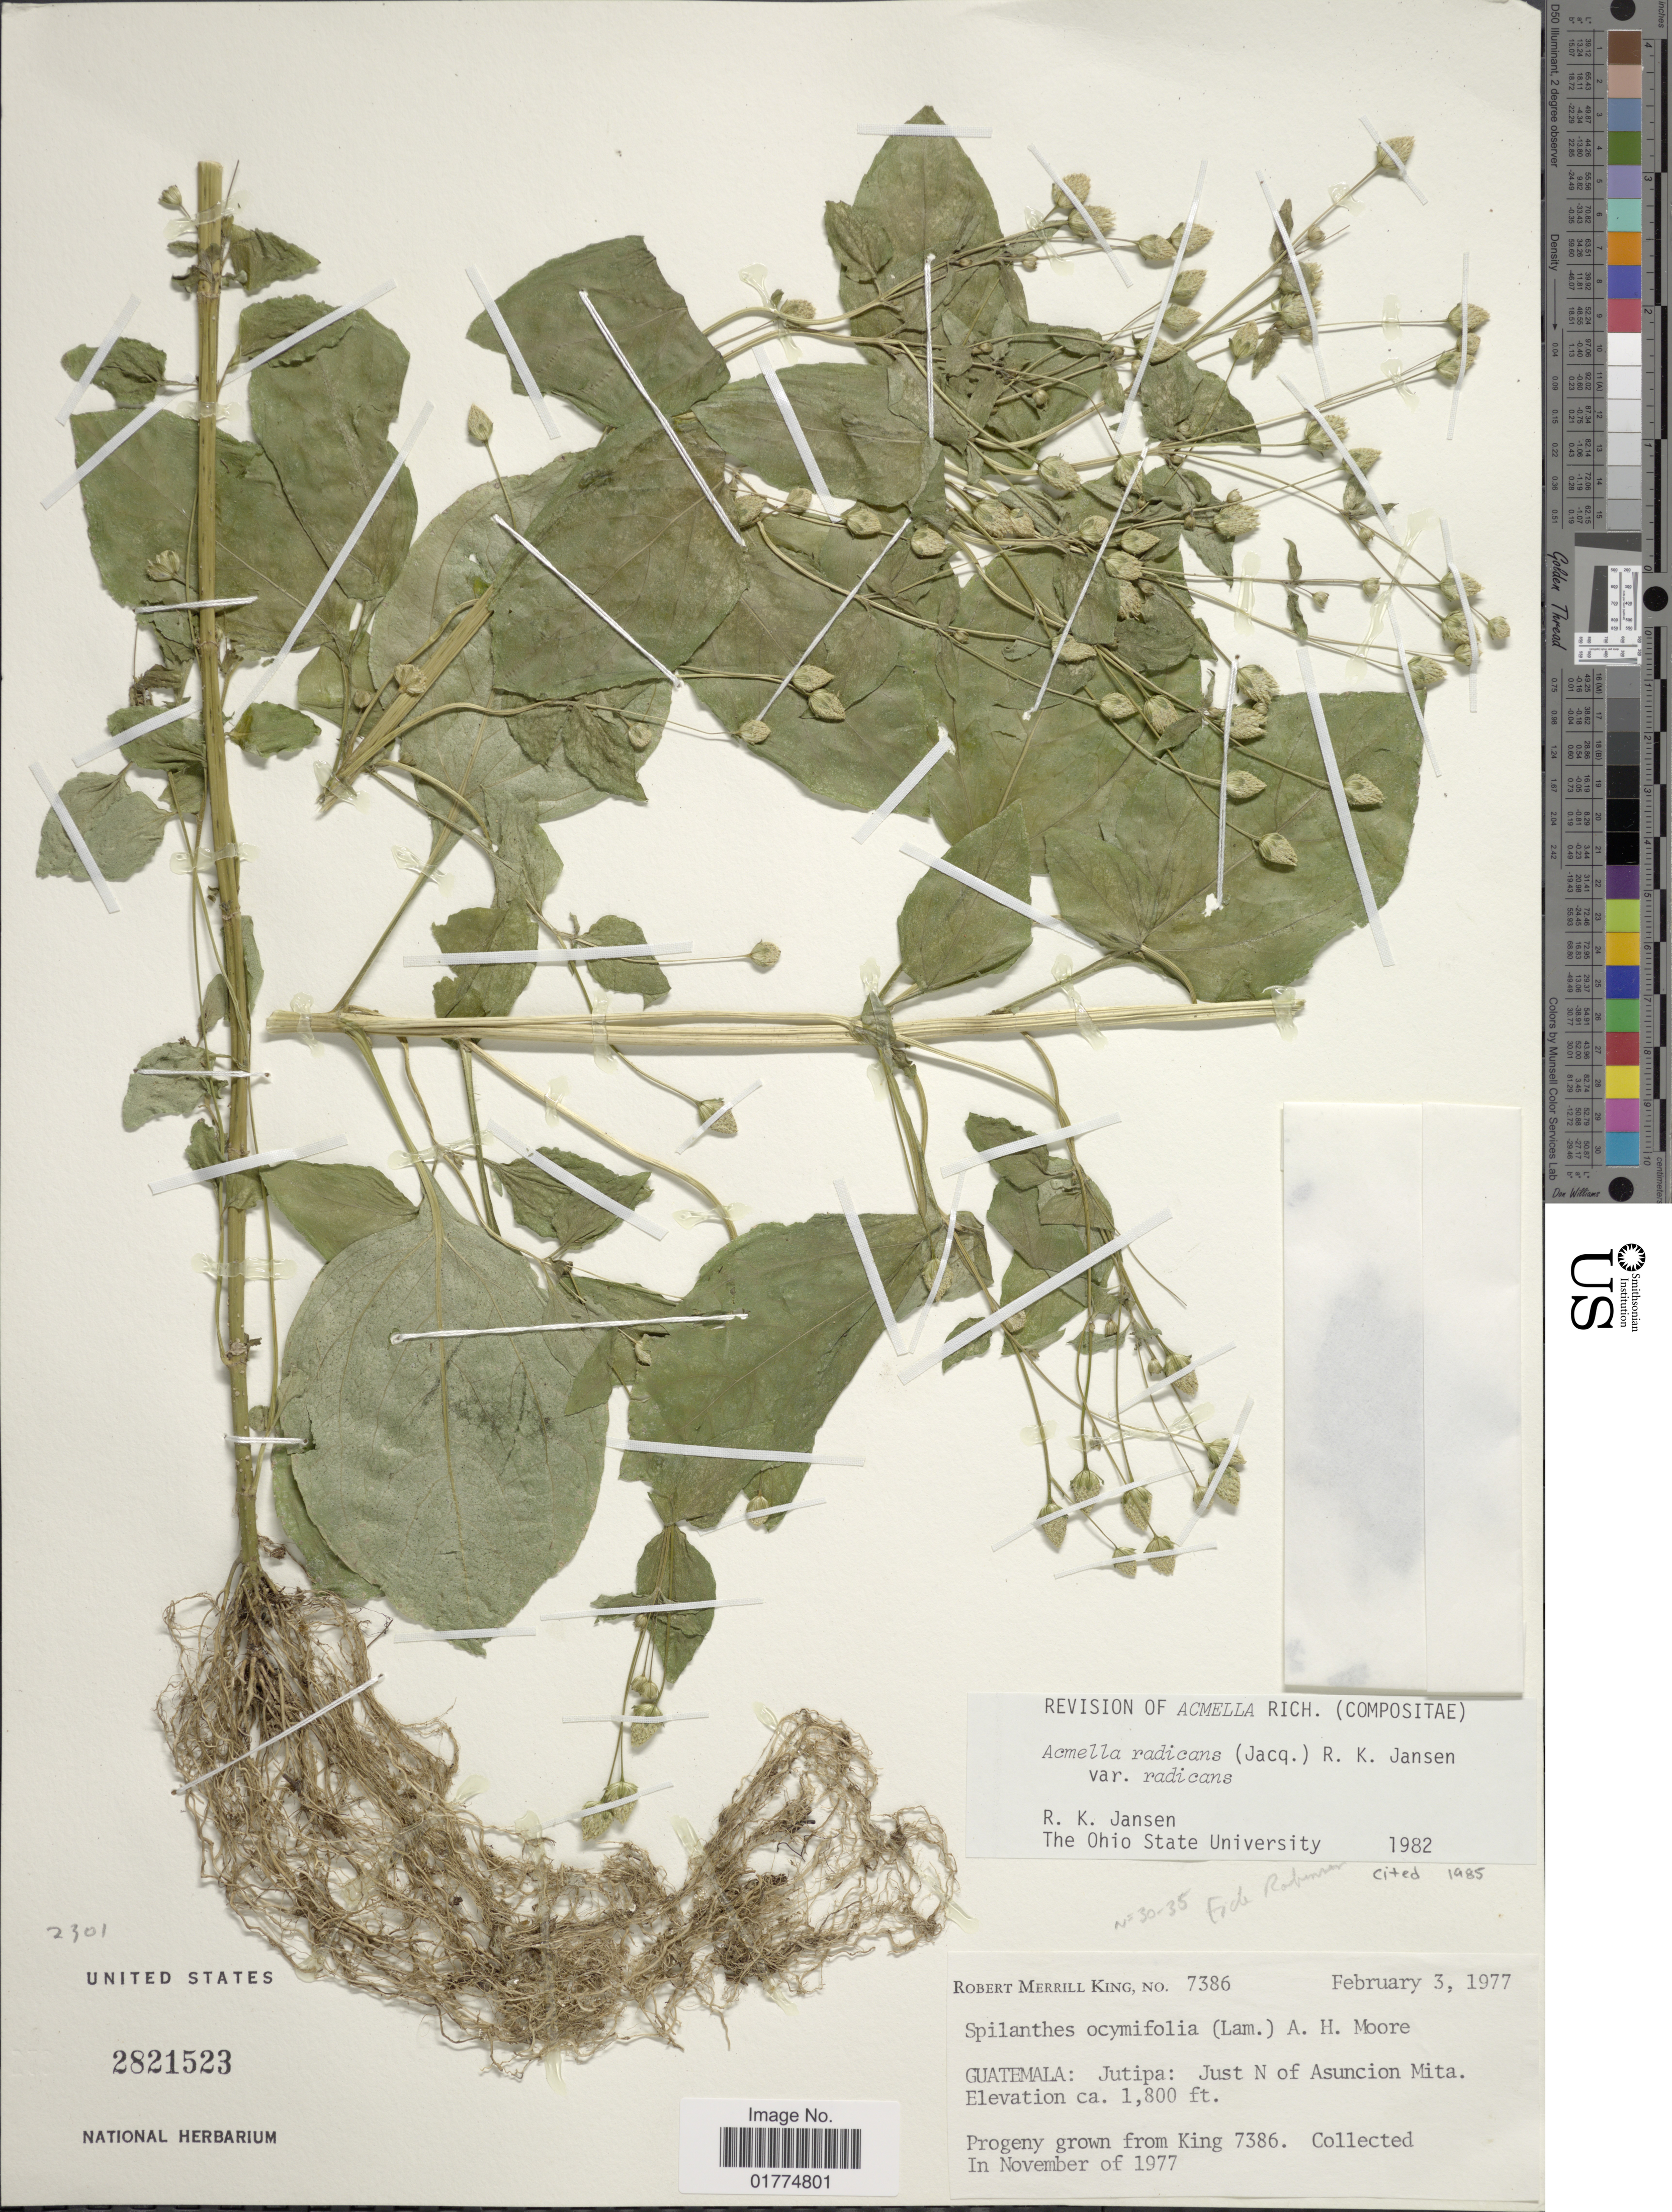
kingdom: Plantae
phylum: Tracheophyta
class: Magnoliopsida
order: Asterales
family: Asteraceae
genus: Acmella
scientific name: Acmella radicans var. radicans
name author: (Jacq.) R.K. Jansen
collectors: R. M. King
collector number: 7386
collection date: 1977-02-03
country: Guatemala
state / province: Jutiapa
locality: Just N of Asuncion Mita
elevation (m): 549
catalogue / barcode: US 2821523